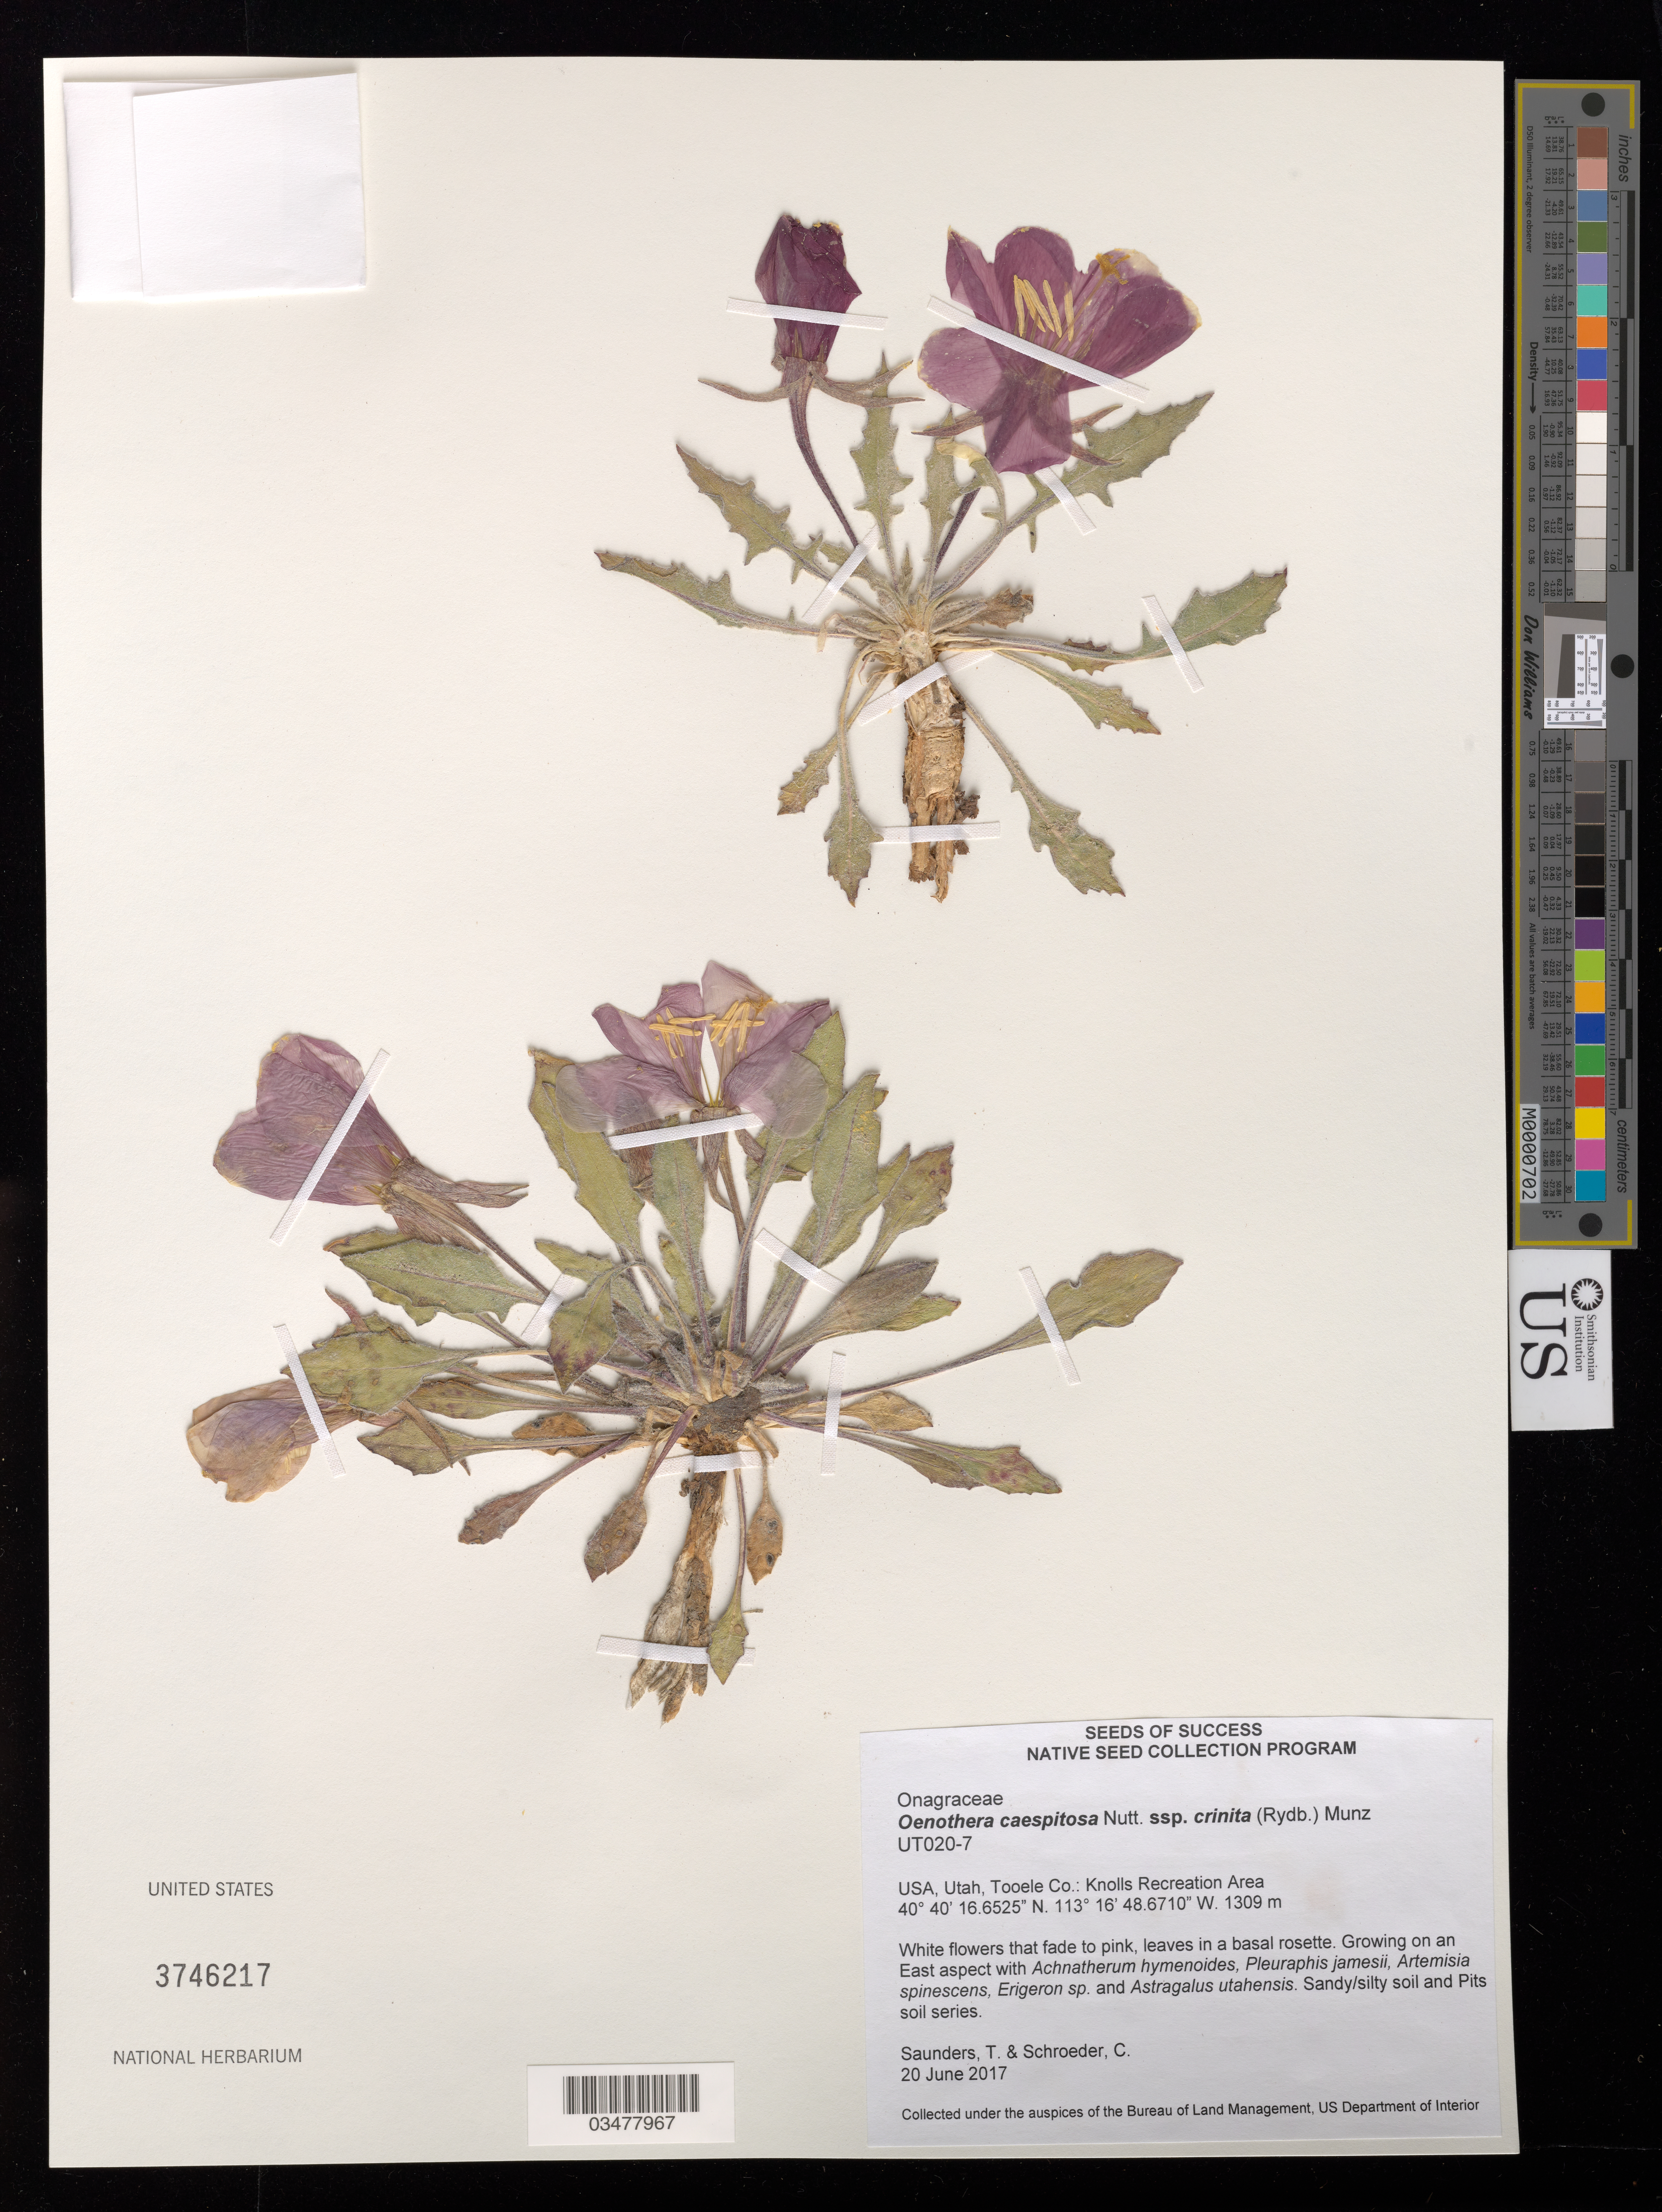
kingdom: Plantae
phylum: Tracheophyta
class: Magnoliopsida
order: Myrtales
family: Onagraceae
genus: Oenothera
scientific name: Oenothera caespitosa subsp. crinita, Ined. 2020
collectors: T. Saunders & C. Schroeder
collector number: UT020-7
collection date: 2017-06-20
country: United States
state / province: Utah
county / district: Tooele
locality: Knolls Recreation Area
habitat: Desert shrub/grassland. Sandy/silty soil. With Artemisia spinescens, Erigeron sp., Astragalus utahensis.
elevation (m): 1309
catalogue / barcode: US 3746217